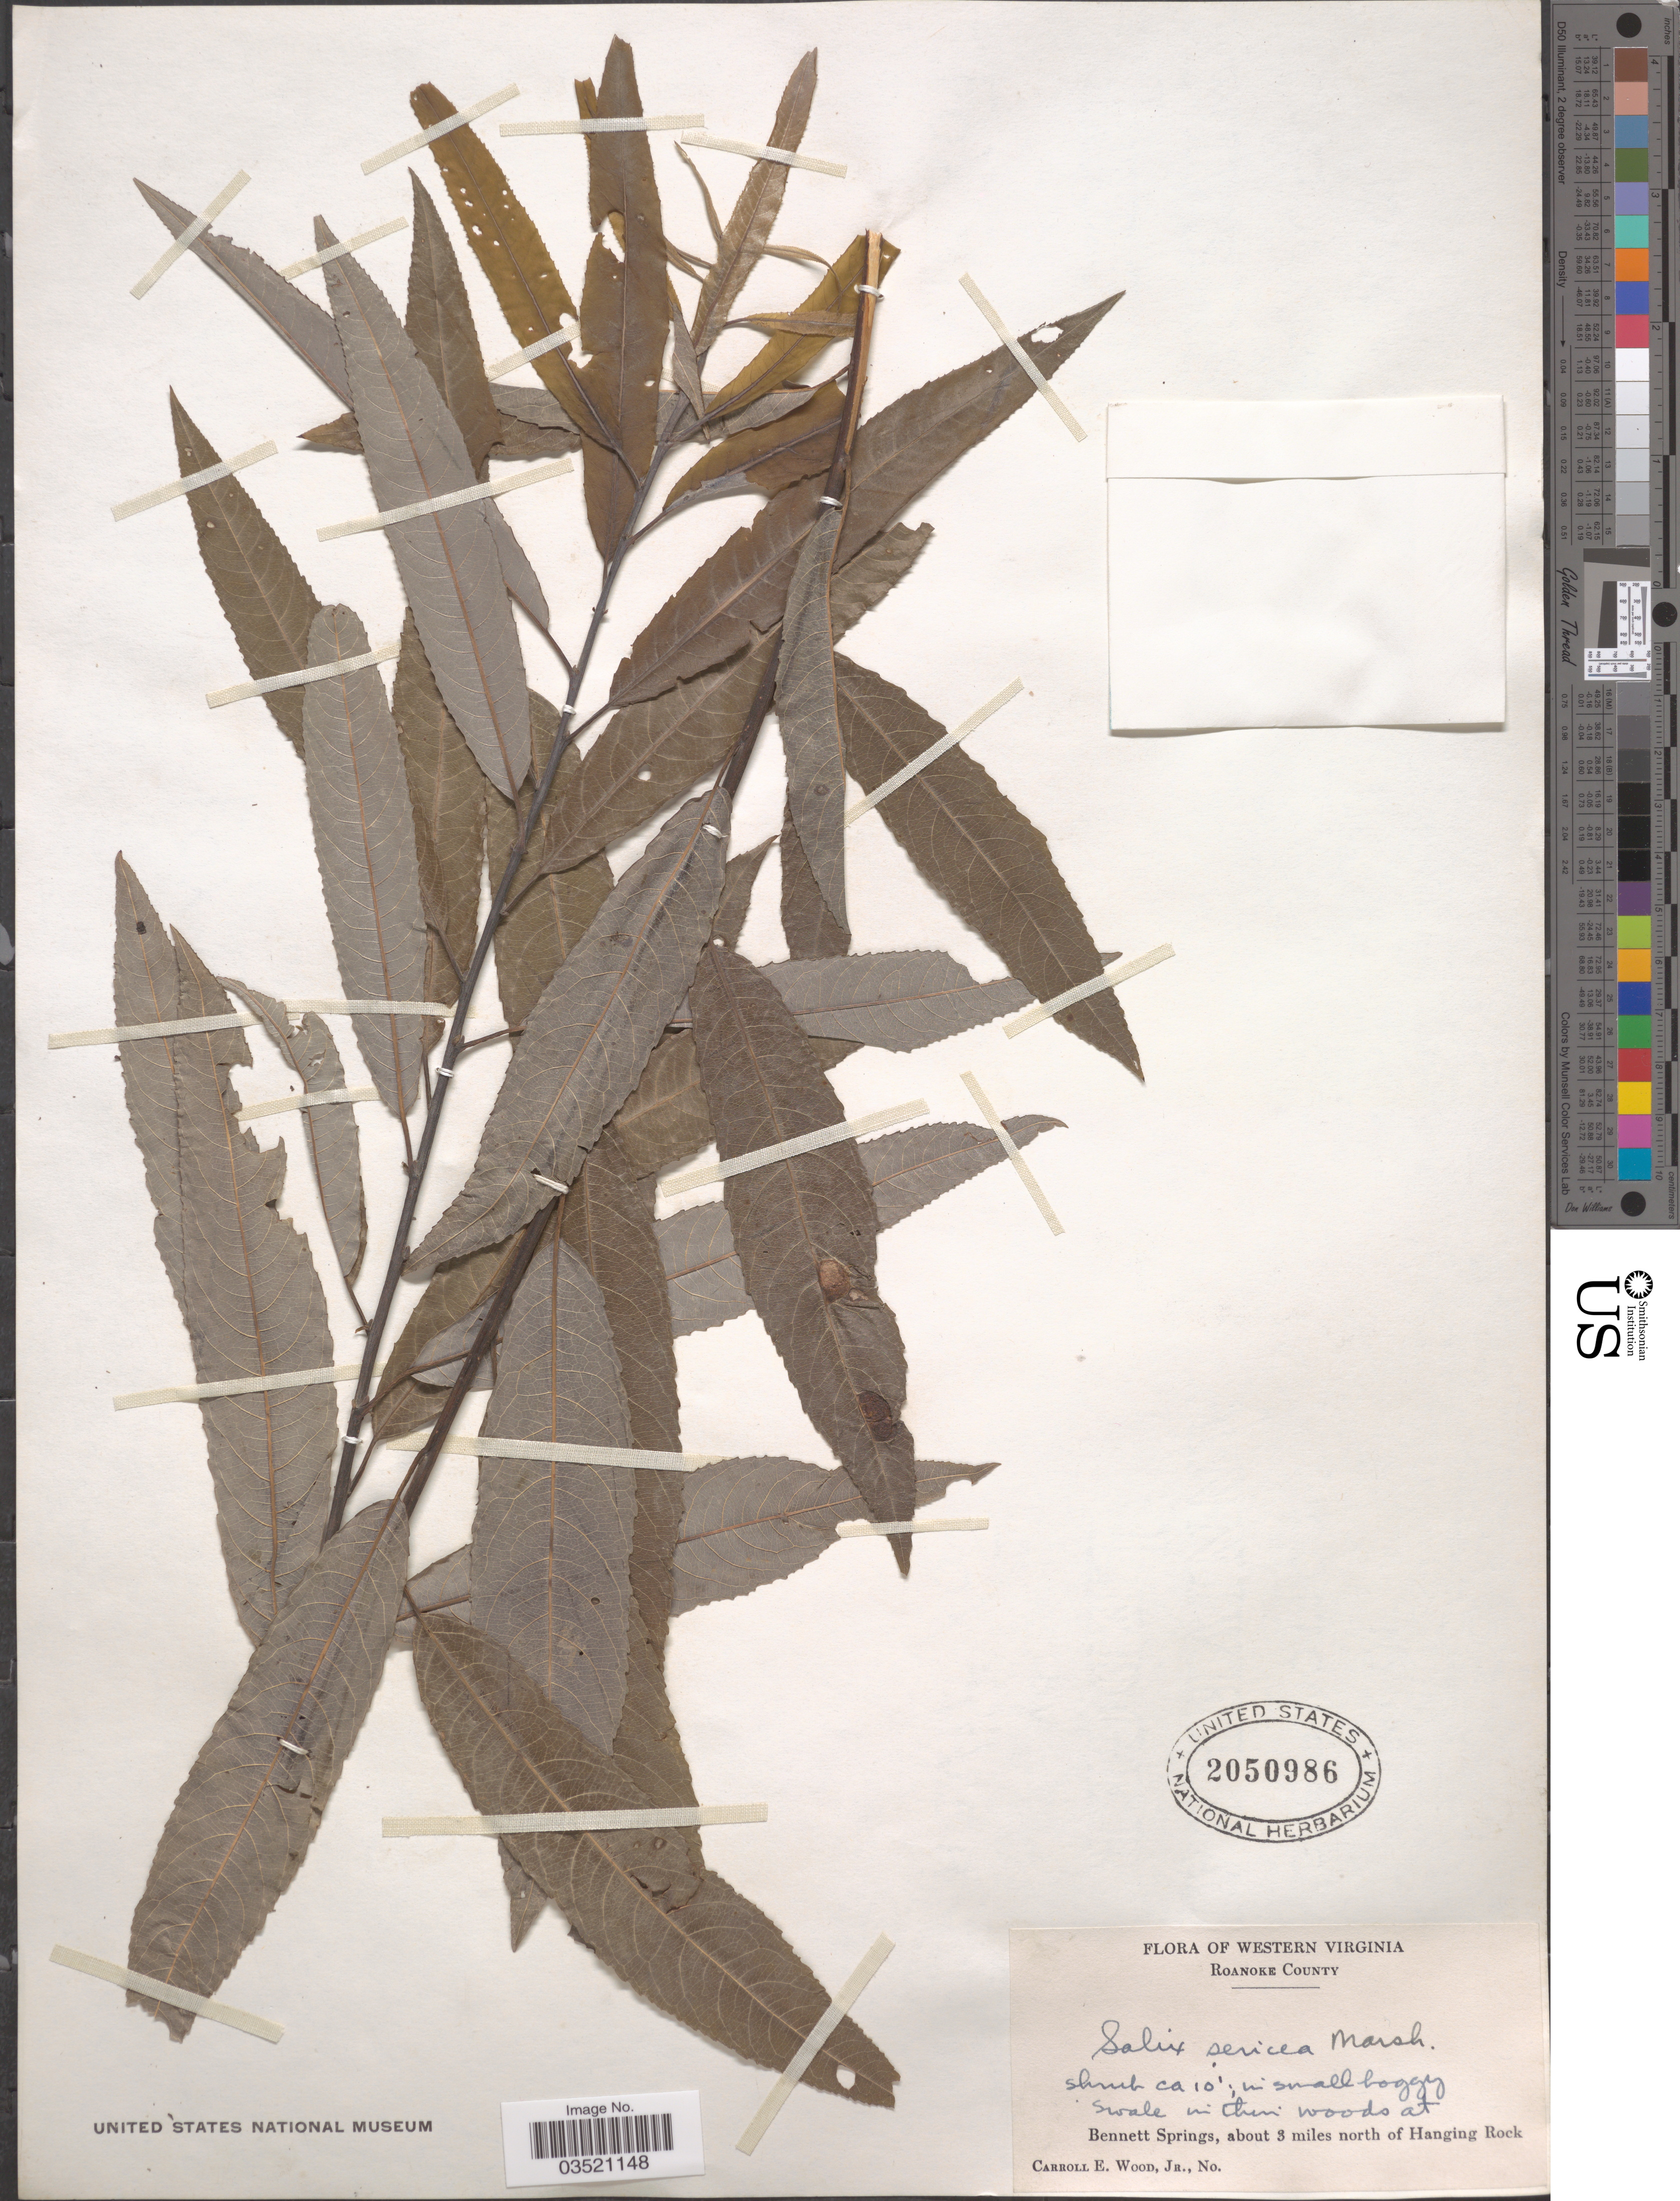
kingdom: Plantae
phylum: Tracheophyta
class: Magnoliopsida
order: Malpighiales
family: Salicaceae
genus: Salix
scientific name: Salix sericea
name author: Marshall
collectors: C. E. Wood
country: United States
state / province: Virginia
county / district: Roanoke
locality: Western Virginia. Roanoke County. Bennett Springs, about 3 miles north of Hanging Rock.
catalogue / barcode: US 2050986